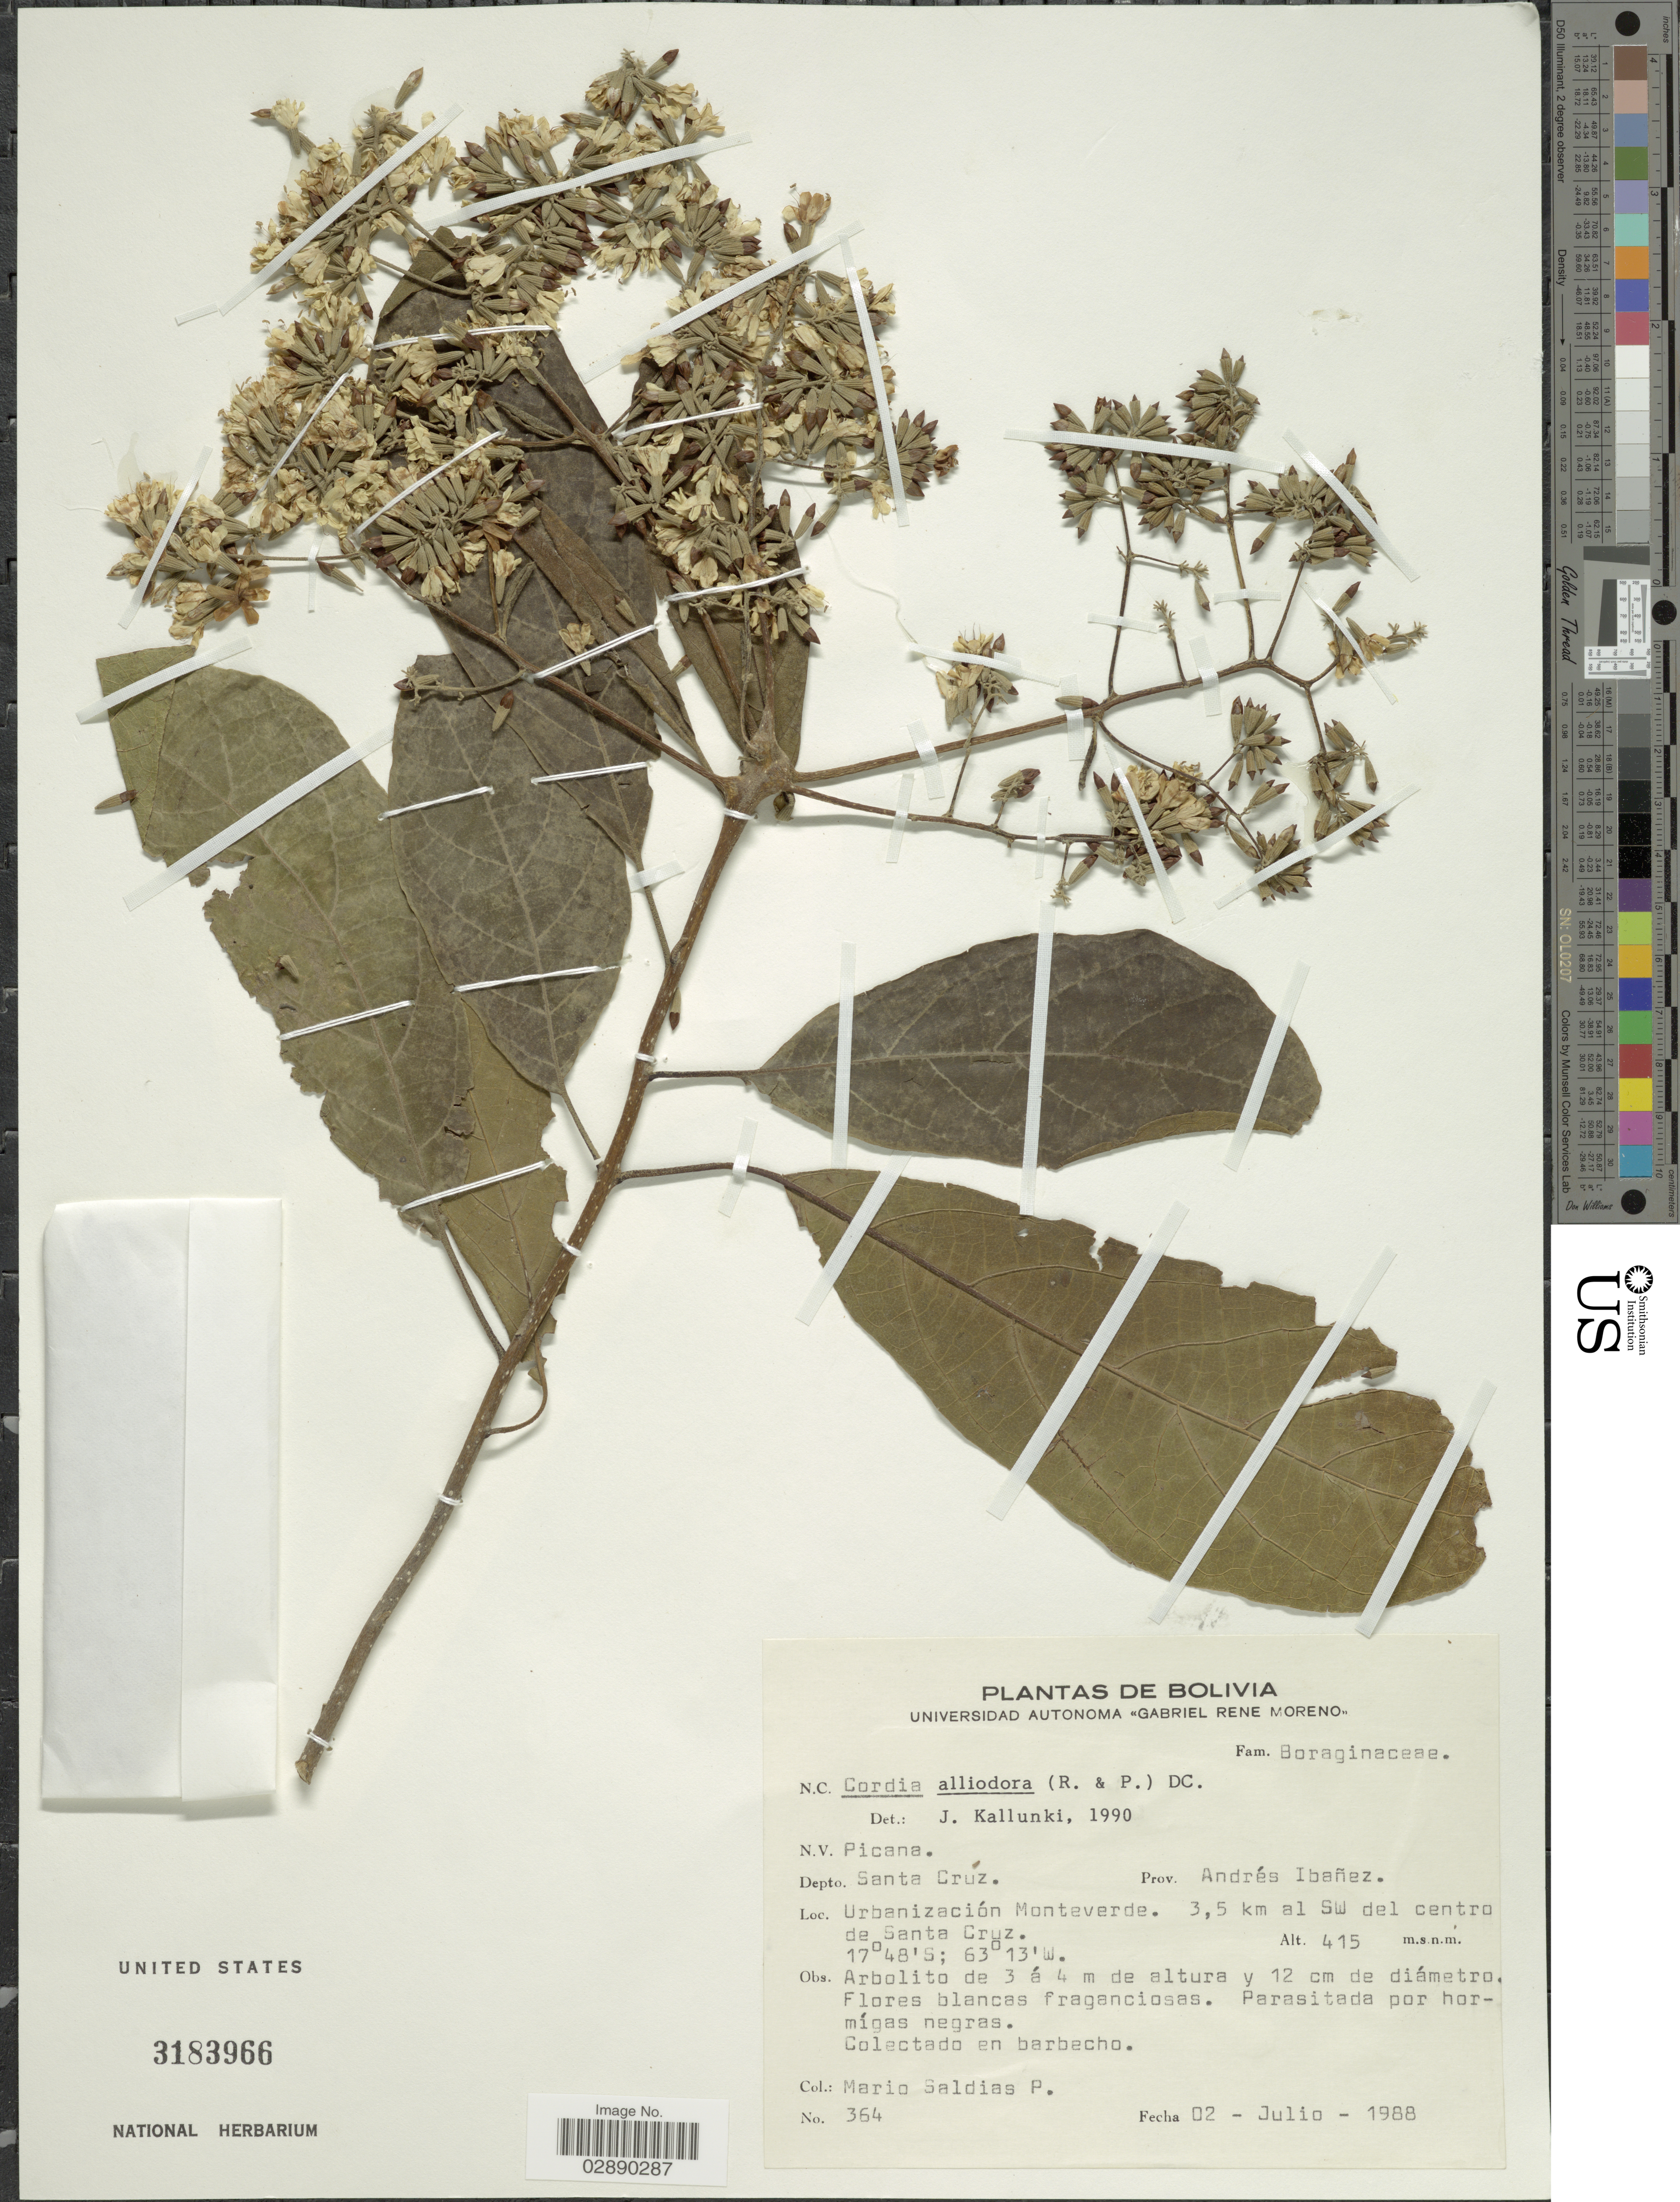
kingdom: Plantae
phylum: Tracheophyta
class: Magnoliopsida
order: Boraginales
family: Cordiaceae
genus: Cordia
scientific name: Cordia alliodora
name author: (Ruiz & Pav.) Oken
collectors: M. Saldias Paz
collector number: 364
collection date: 1988-07-02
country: Bolivia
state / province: Santa Cruz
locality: Depto. Santa Crúz. Prov. Andrés Ibañez. Urbanización Monteverde. 3.5 km al SW del centro de Santa Cruz.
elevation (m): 415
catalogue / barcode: US 3183966